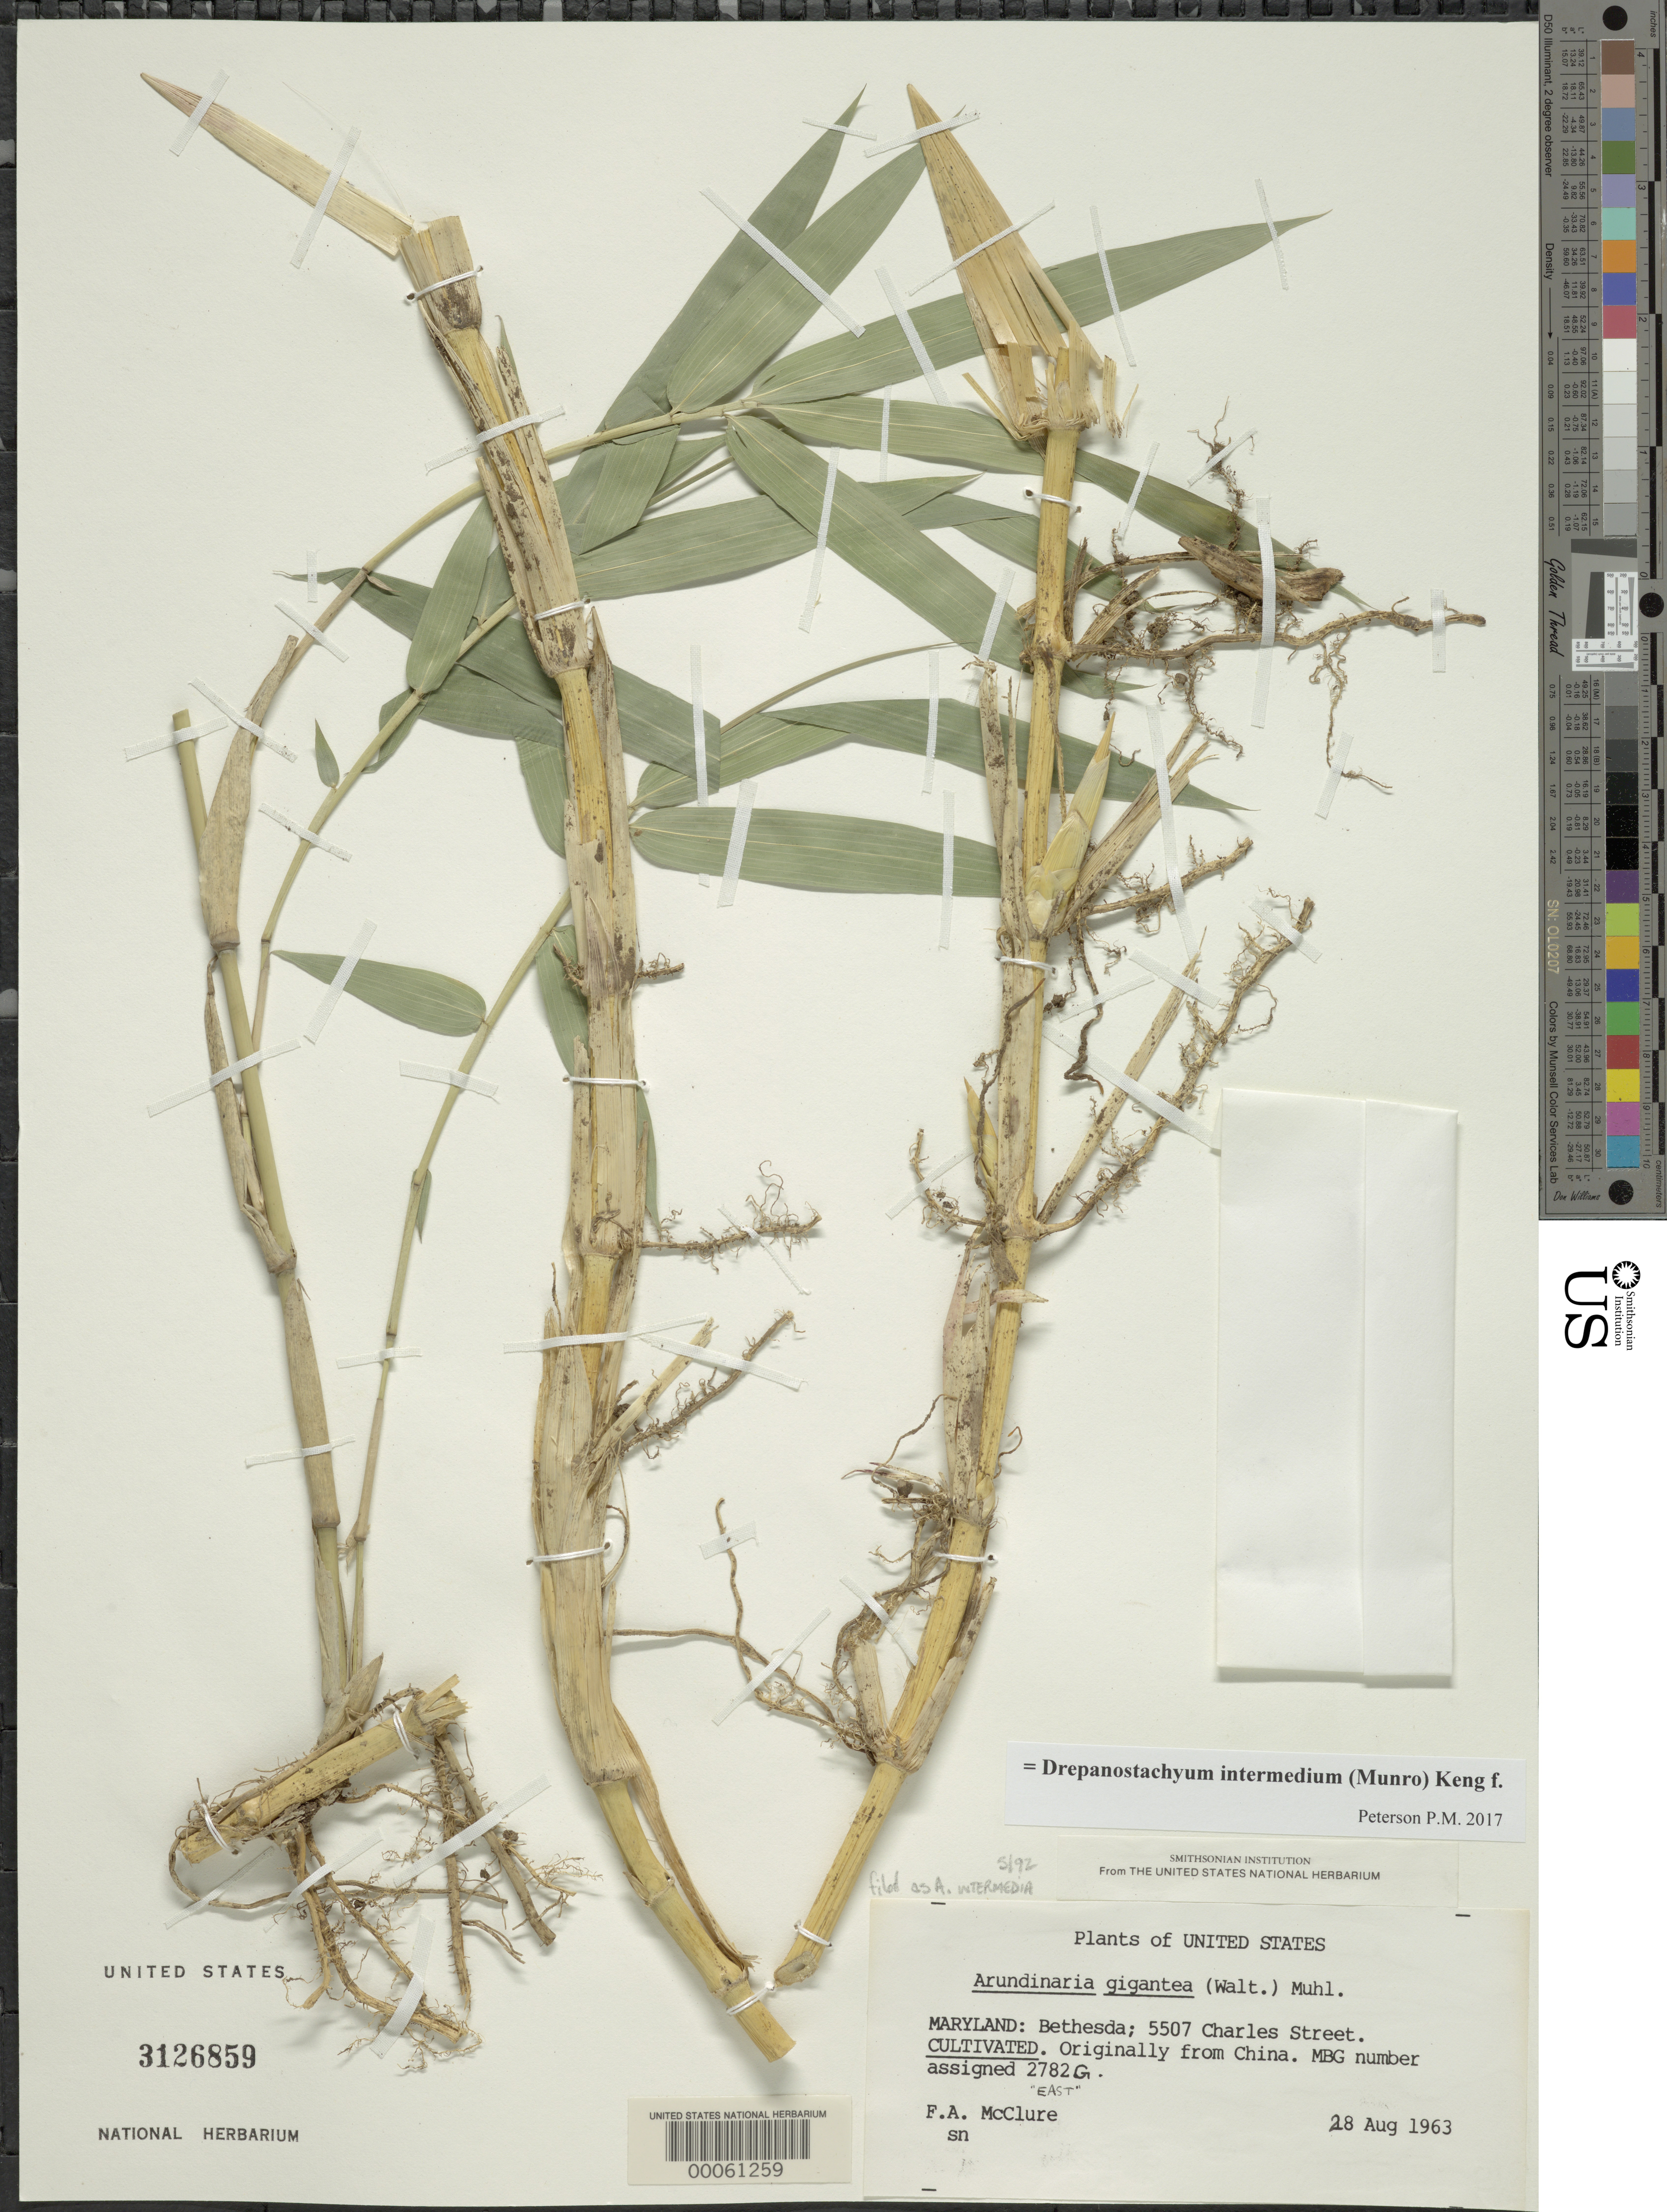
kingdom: Plantae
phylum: Tracheophyta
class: Liliopsida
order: Poales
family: Poaceae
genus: Arundinaria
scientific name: Arundinaria intermedia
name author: Munro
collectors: F. A. McClure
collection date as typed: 28 Aug 1963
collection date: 1963-08-28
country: United States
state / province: Maryland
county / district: Montgomery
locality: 5507 Charles Street, Bethesda (McClure's garden)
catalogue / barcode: US 3126859